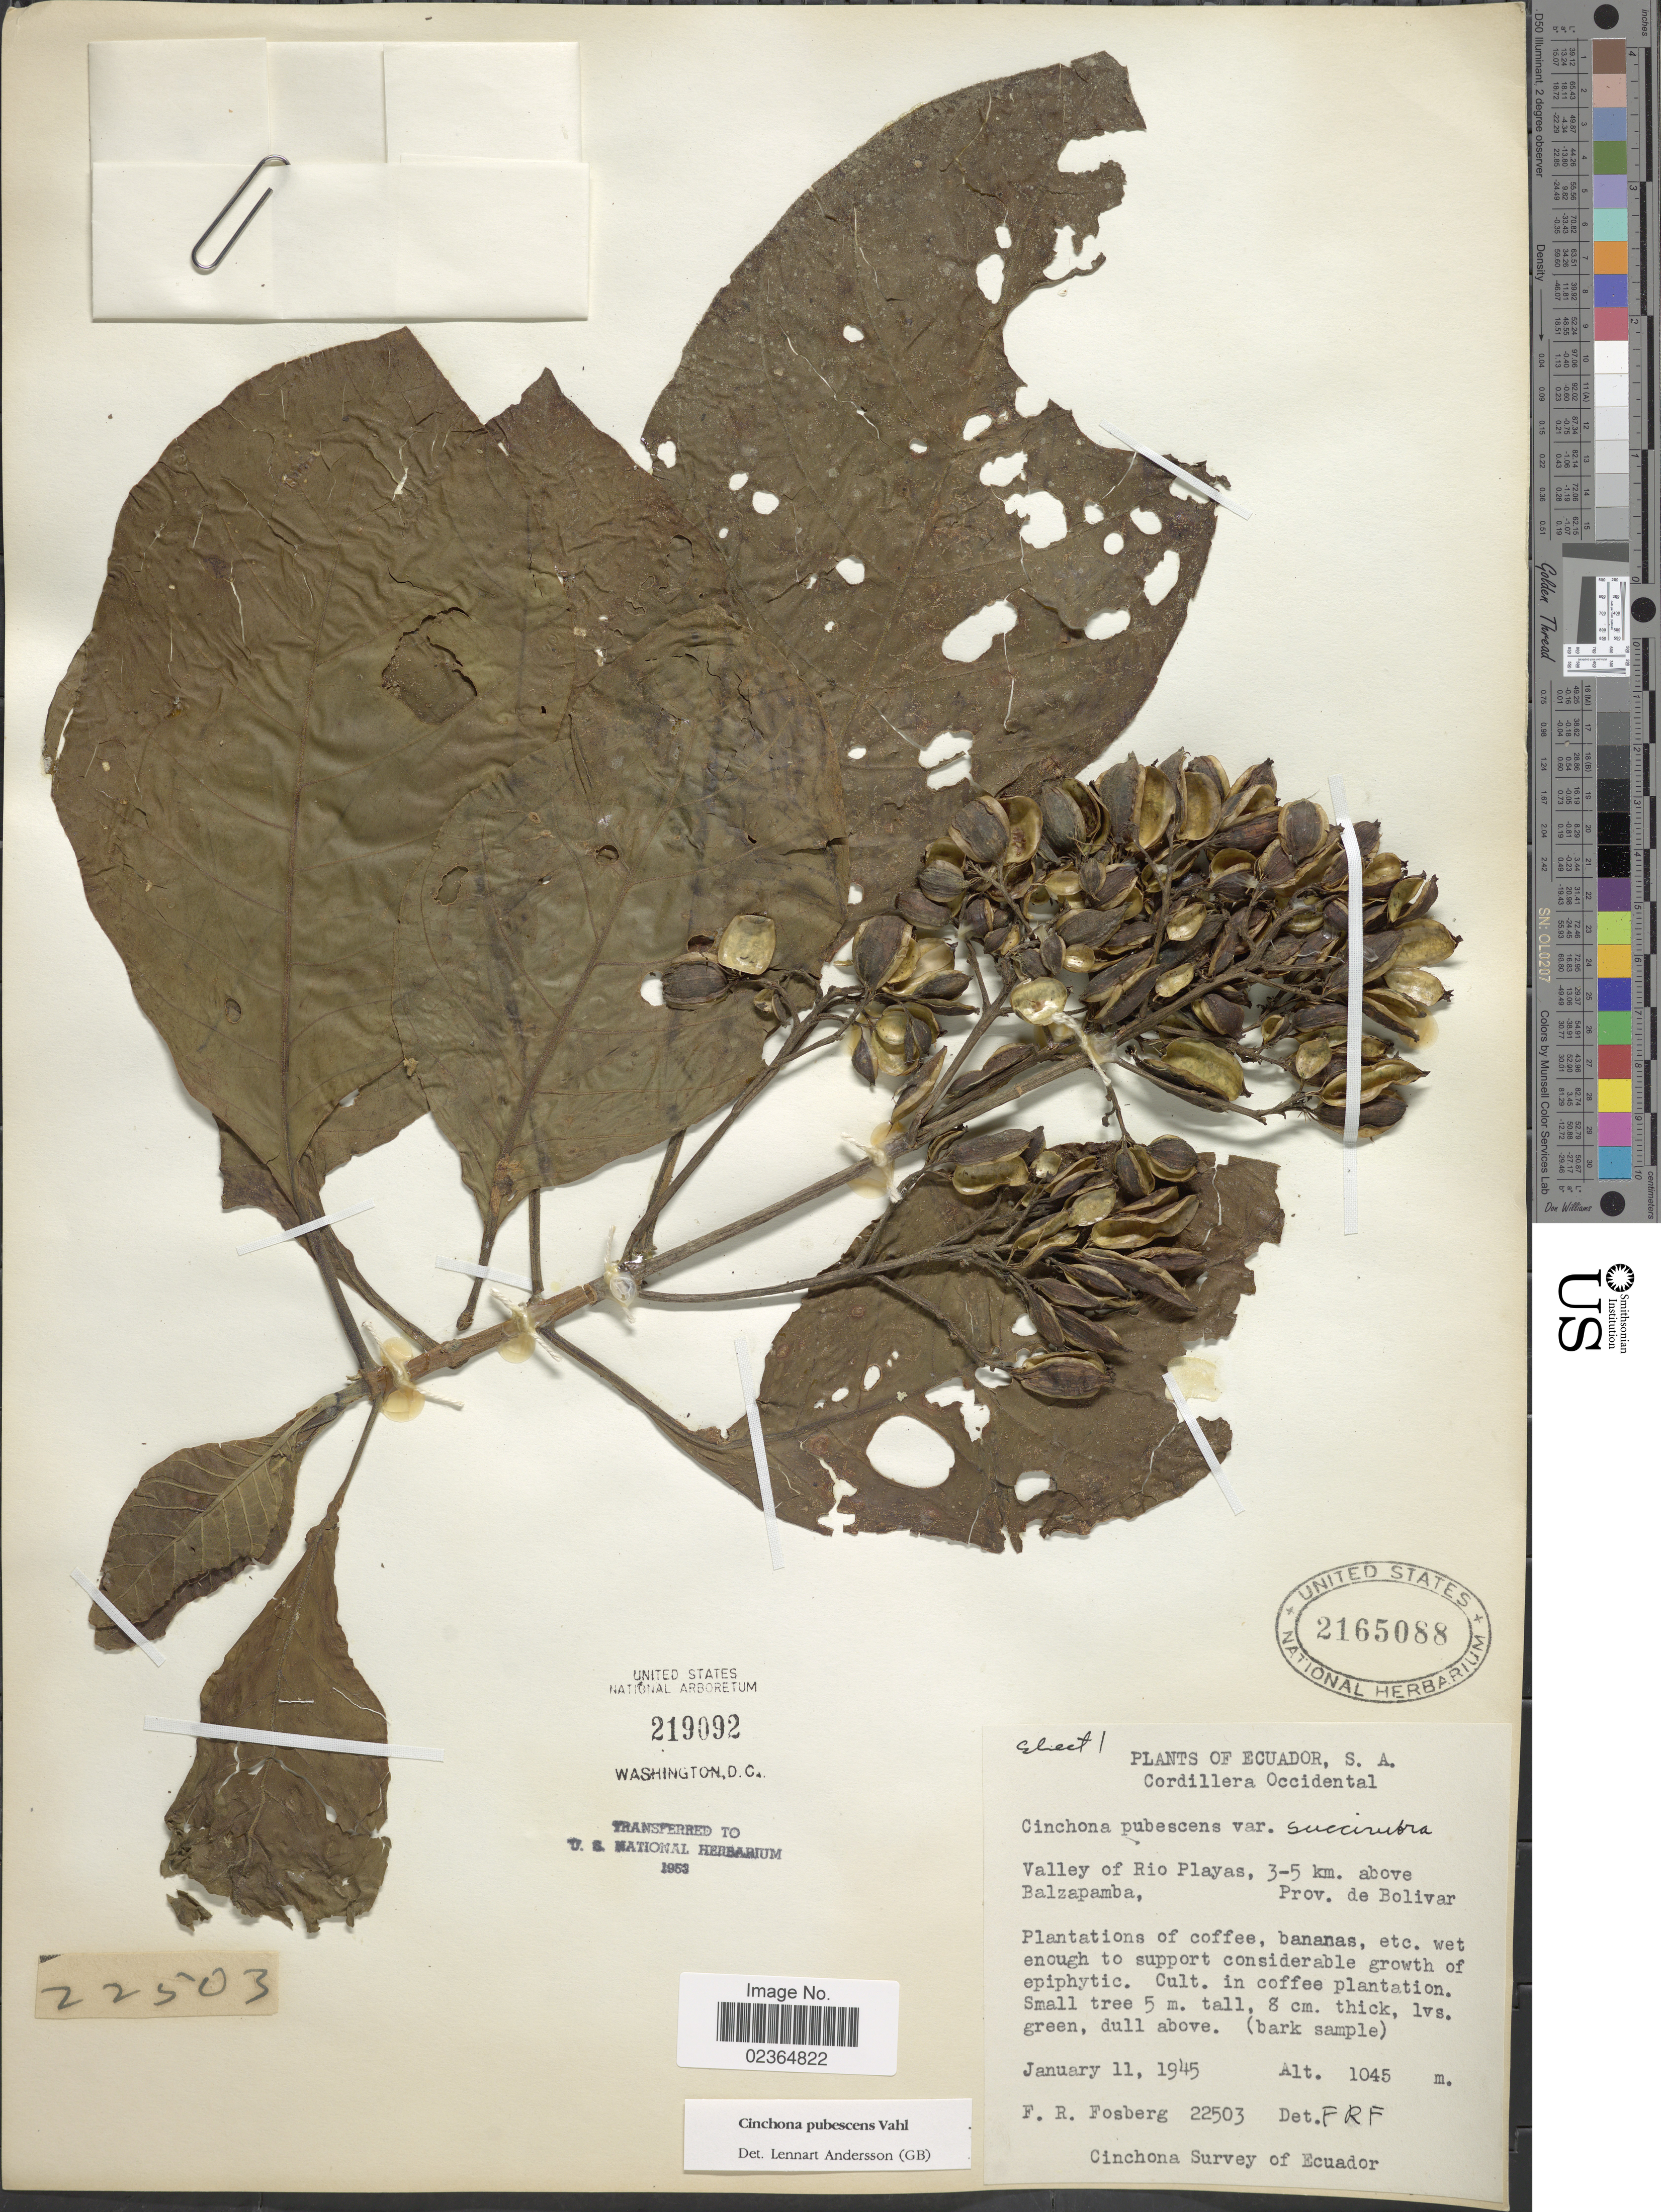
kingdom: Plantae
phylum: Tracheophyta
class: Magnoliopsida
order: Gentianales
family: Rubiaceae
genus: Cinchona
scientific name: Cinchona pubescens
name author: Vahl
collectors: F. R. Fosberg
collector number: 22503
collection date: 1945-01-11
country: Ecuador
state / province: Bolívar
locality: Cordillera Occidental. Valley of Rio Playas, 3-5 km. above Balzapamba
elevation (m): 1045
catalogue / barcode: US 2165088